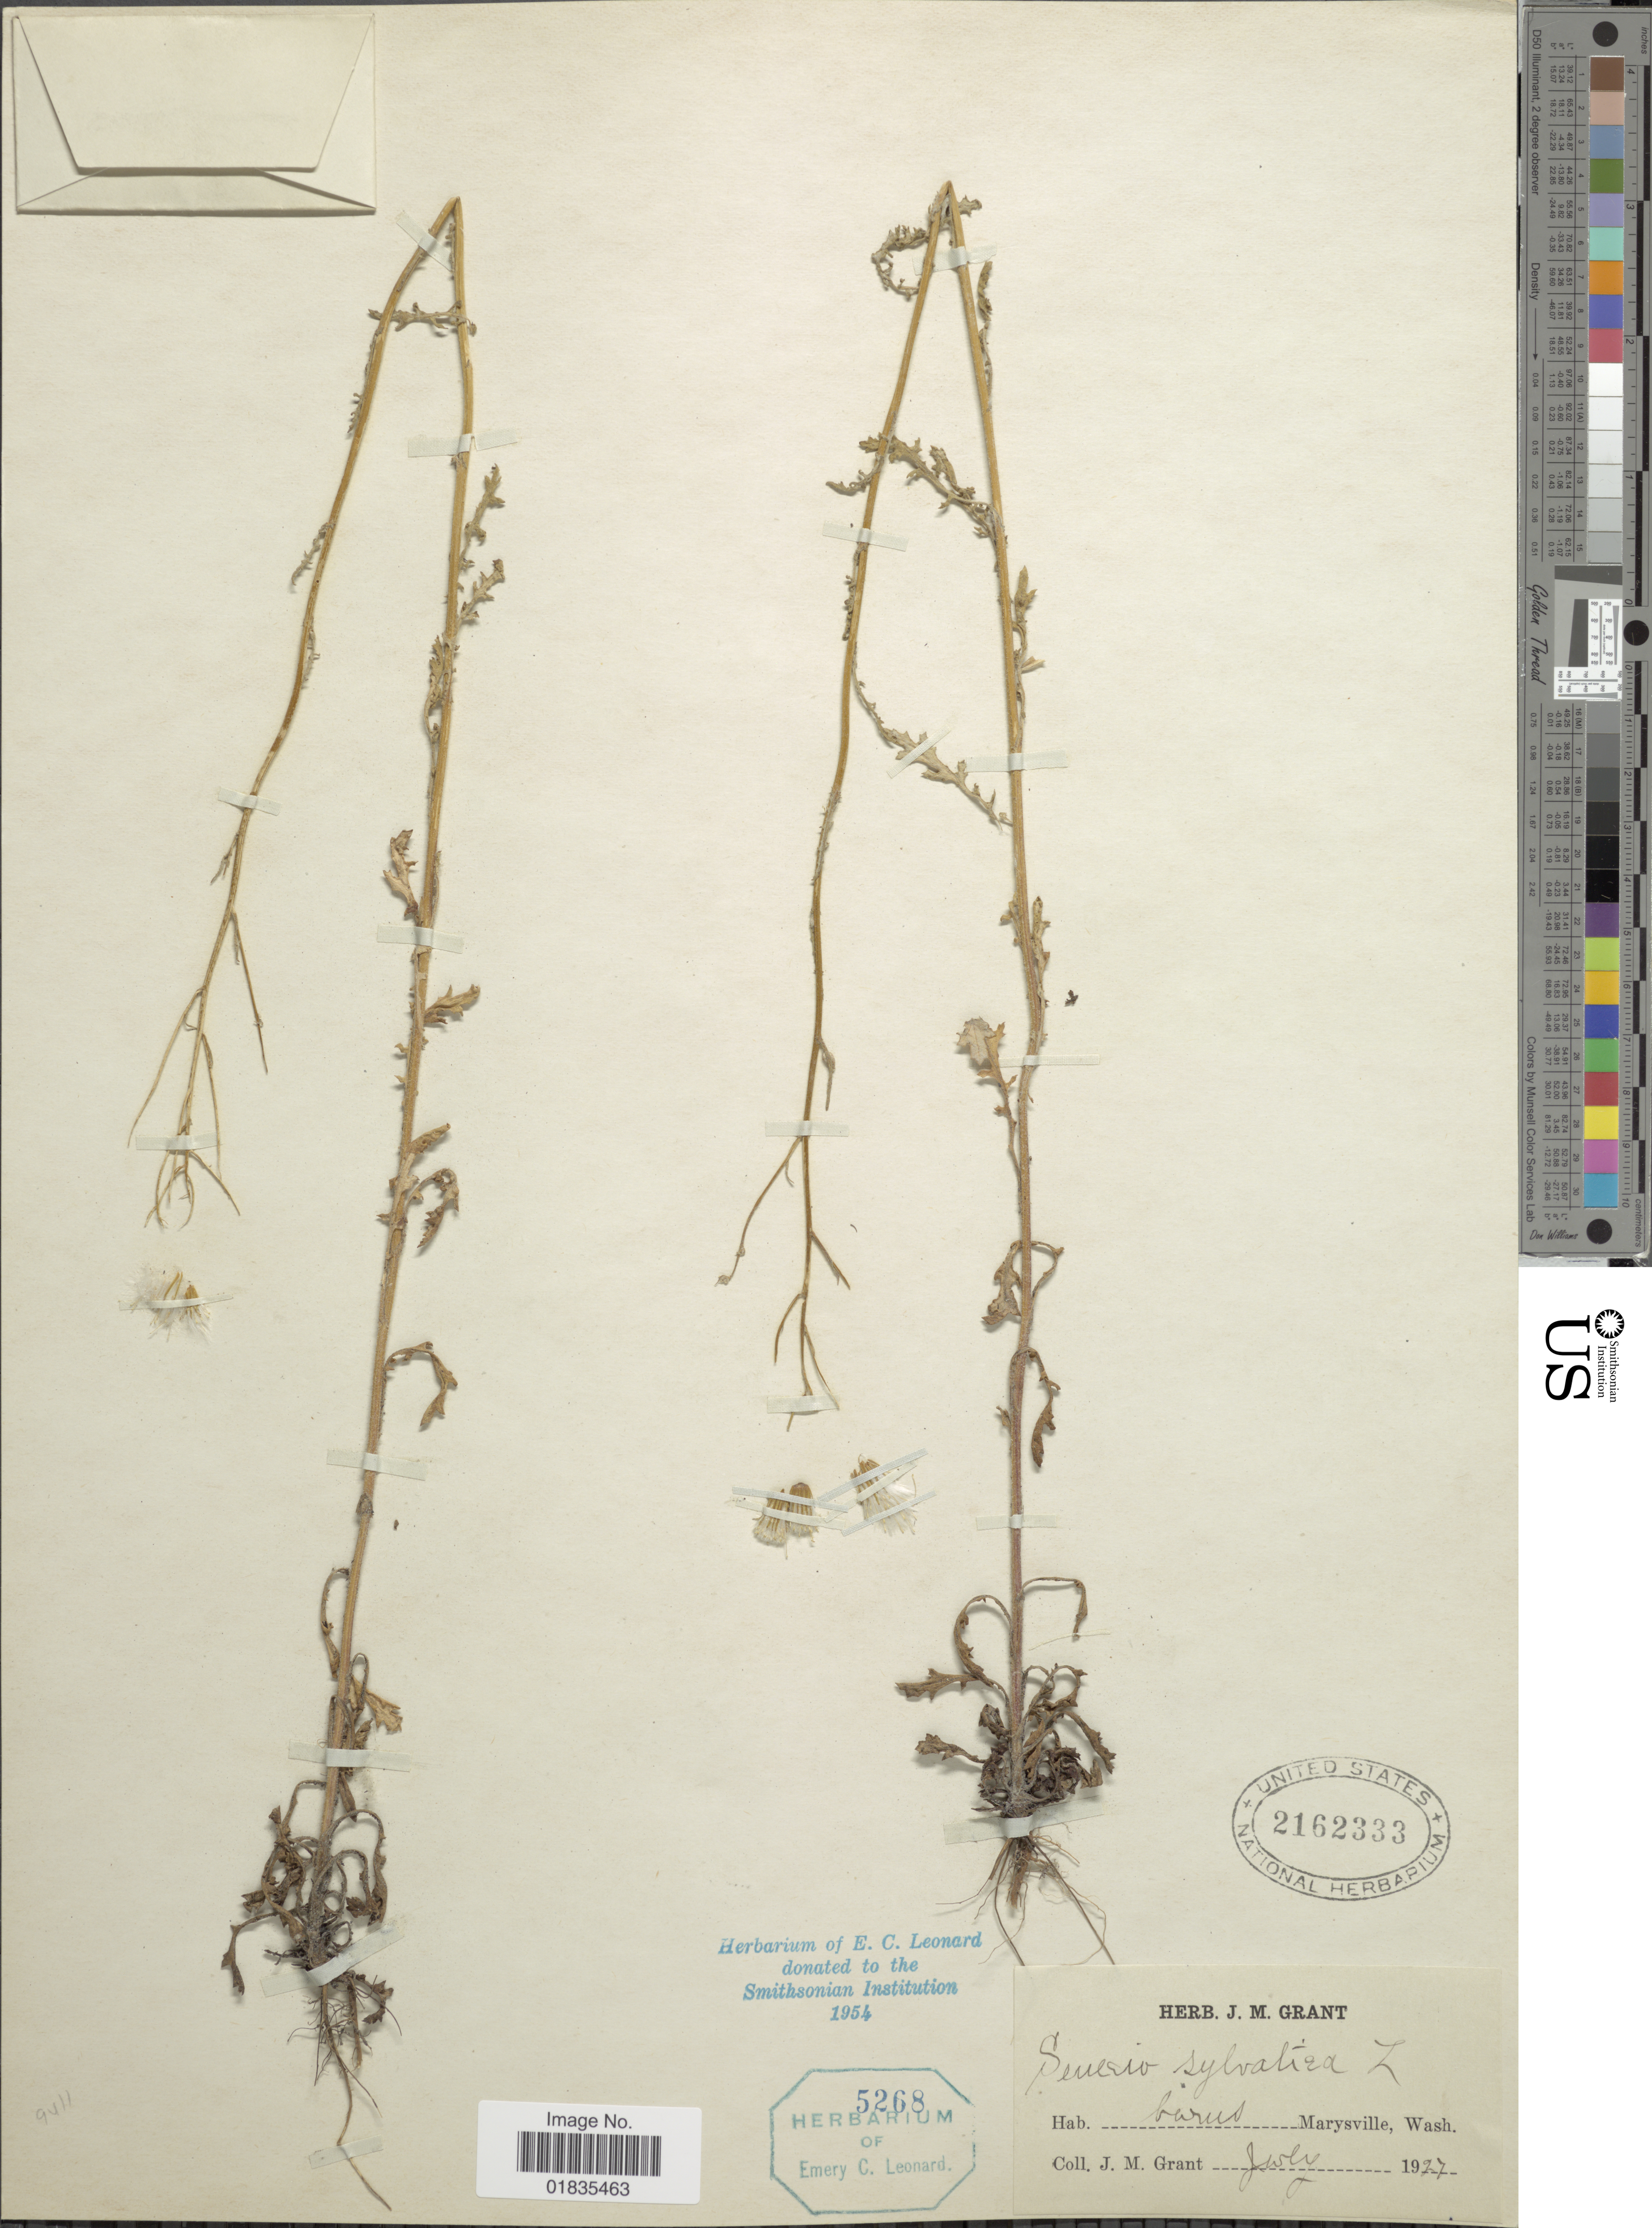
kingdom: Plantae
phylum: Tracheophyta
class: Magnoliopsida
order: Asterales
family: Asteraceae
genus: Senecio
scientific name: Senecio sylvaticus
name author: L.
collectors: J. M. Grant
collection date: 1927-07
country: United States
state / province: Washington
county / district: Snohomish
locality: Barns, Marysville.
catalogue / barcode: US 2162333